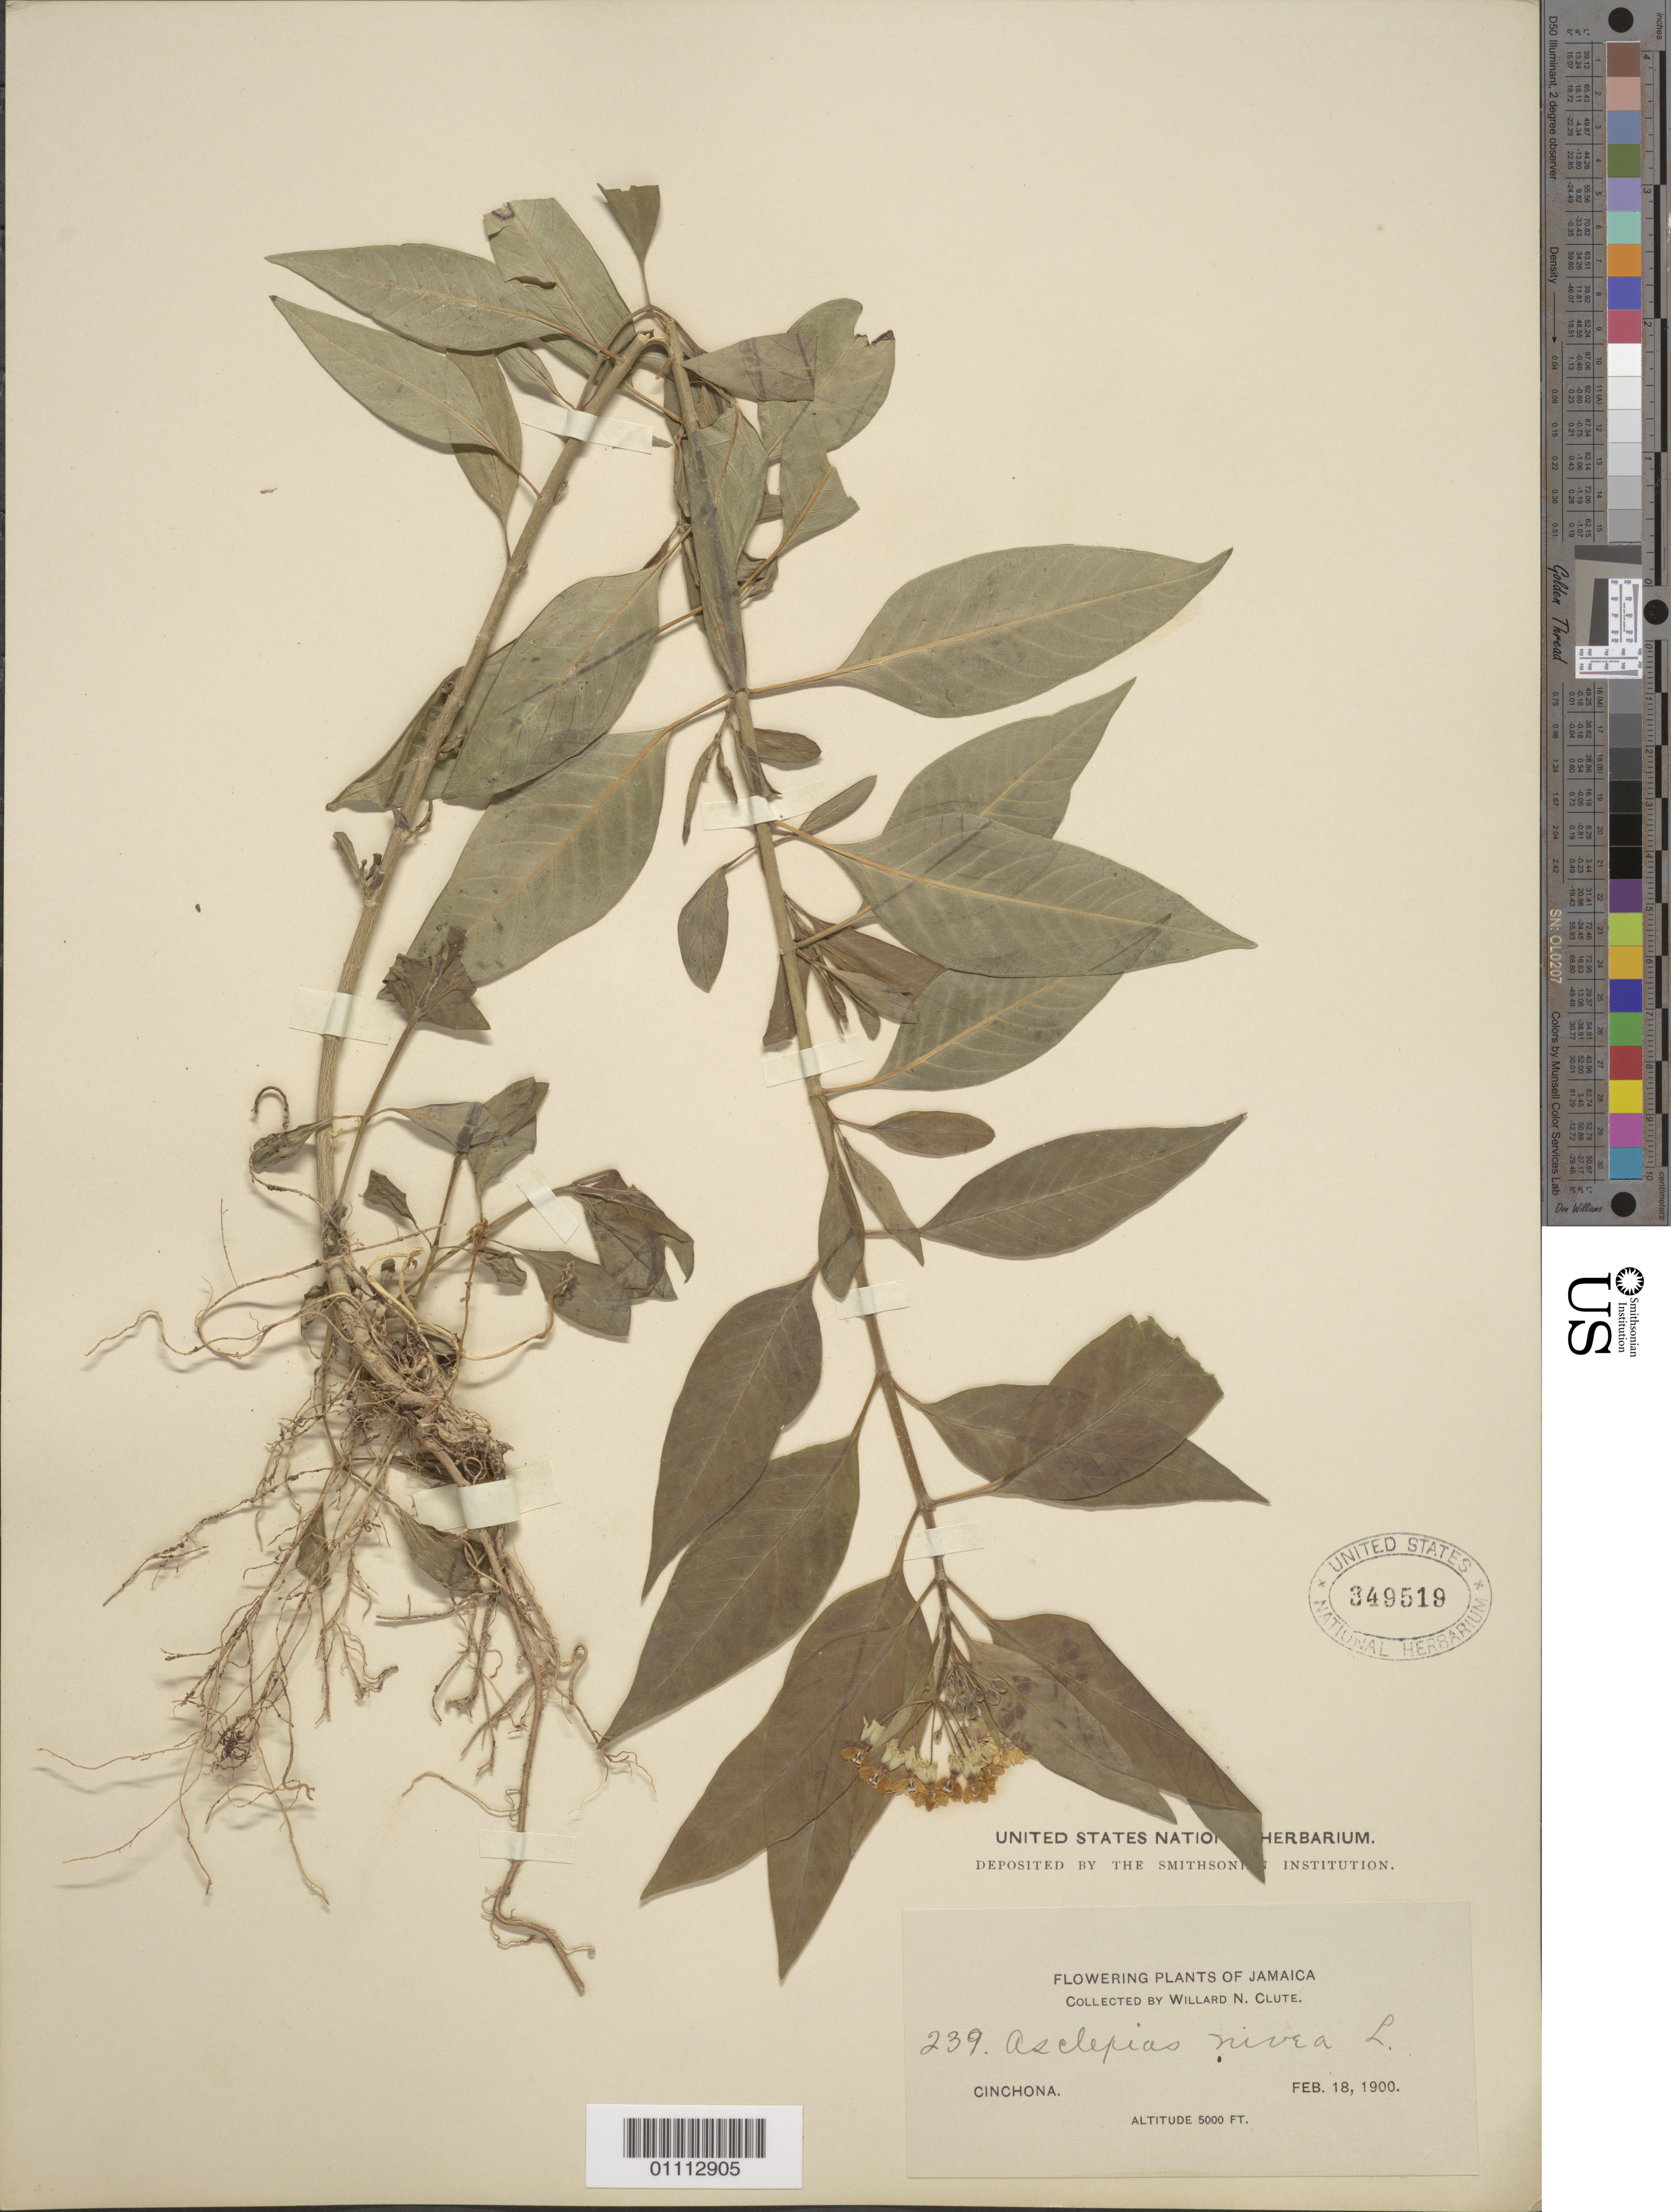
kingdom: Plantae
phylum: Tracheophyta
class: Magnoliopsida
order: Gentianales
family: Apocynaceae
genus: Asclepias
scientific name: Asclepias nivea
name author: L.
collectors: W. N. Clute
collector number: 239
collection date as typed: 18 Feb 1900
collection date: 1900-02-18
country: Jamaica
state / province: Saint Andrew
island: Jamaica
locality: Cinchona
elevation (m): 1524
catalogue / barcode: US 349519